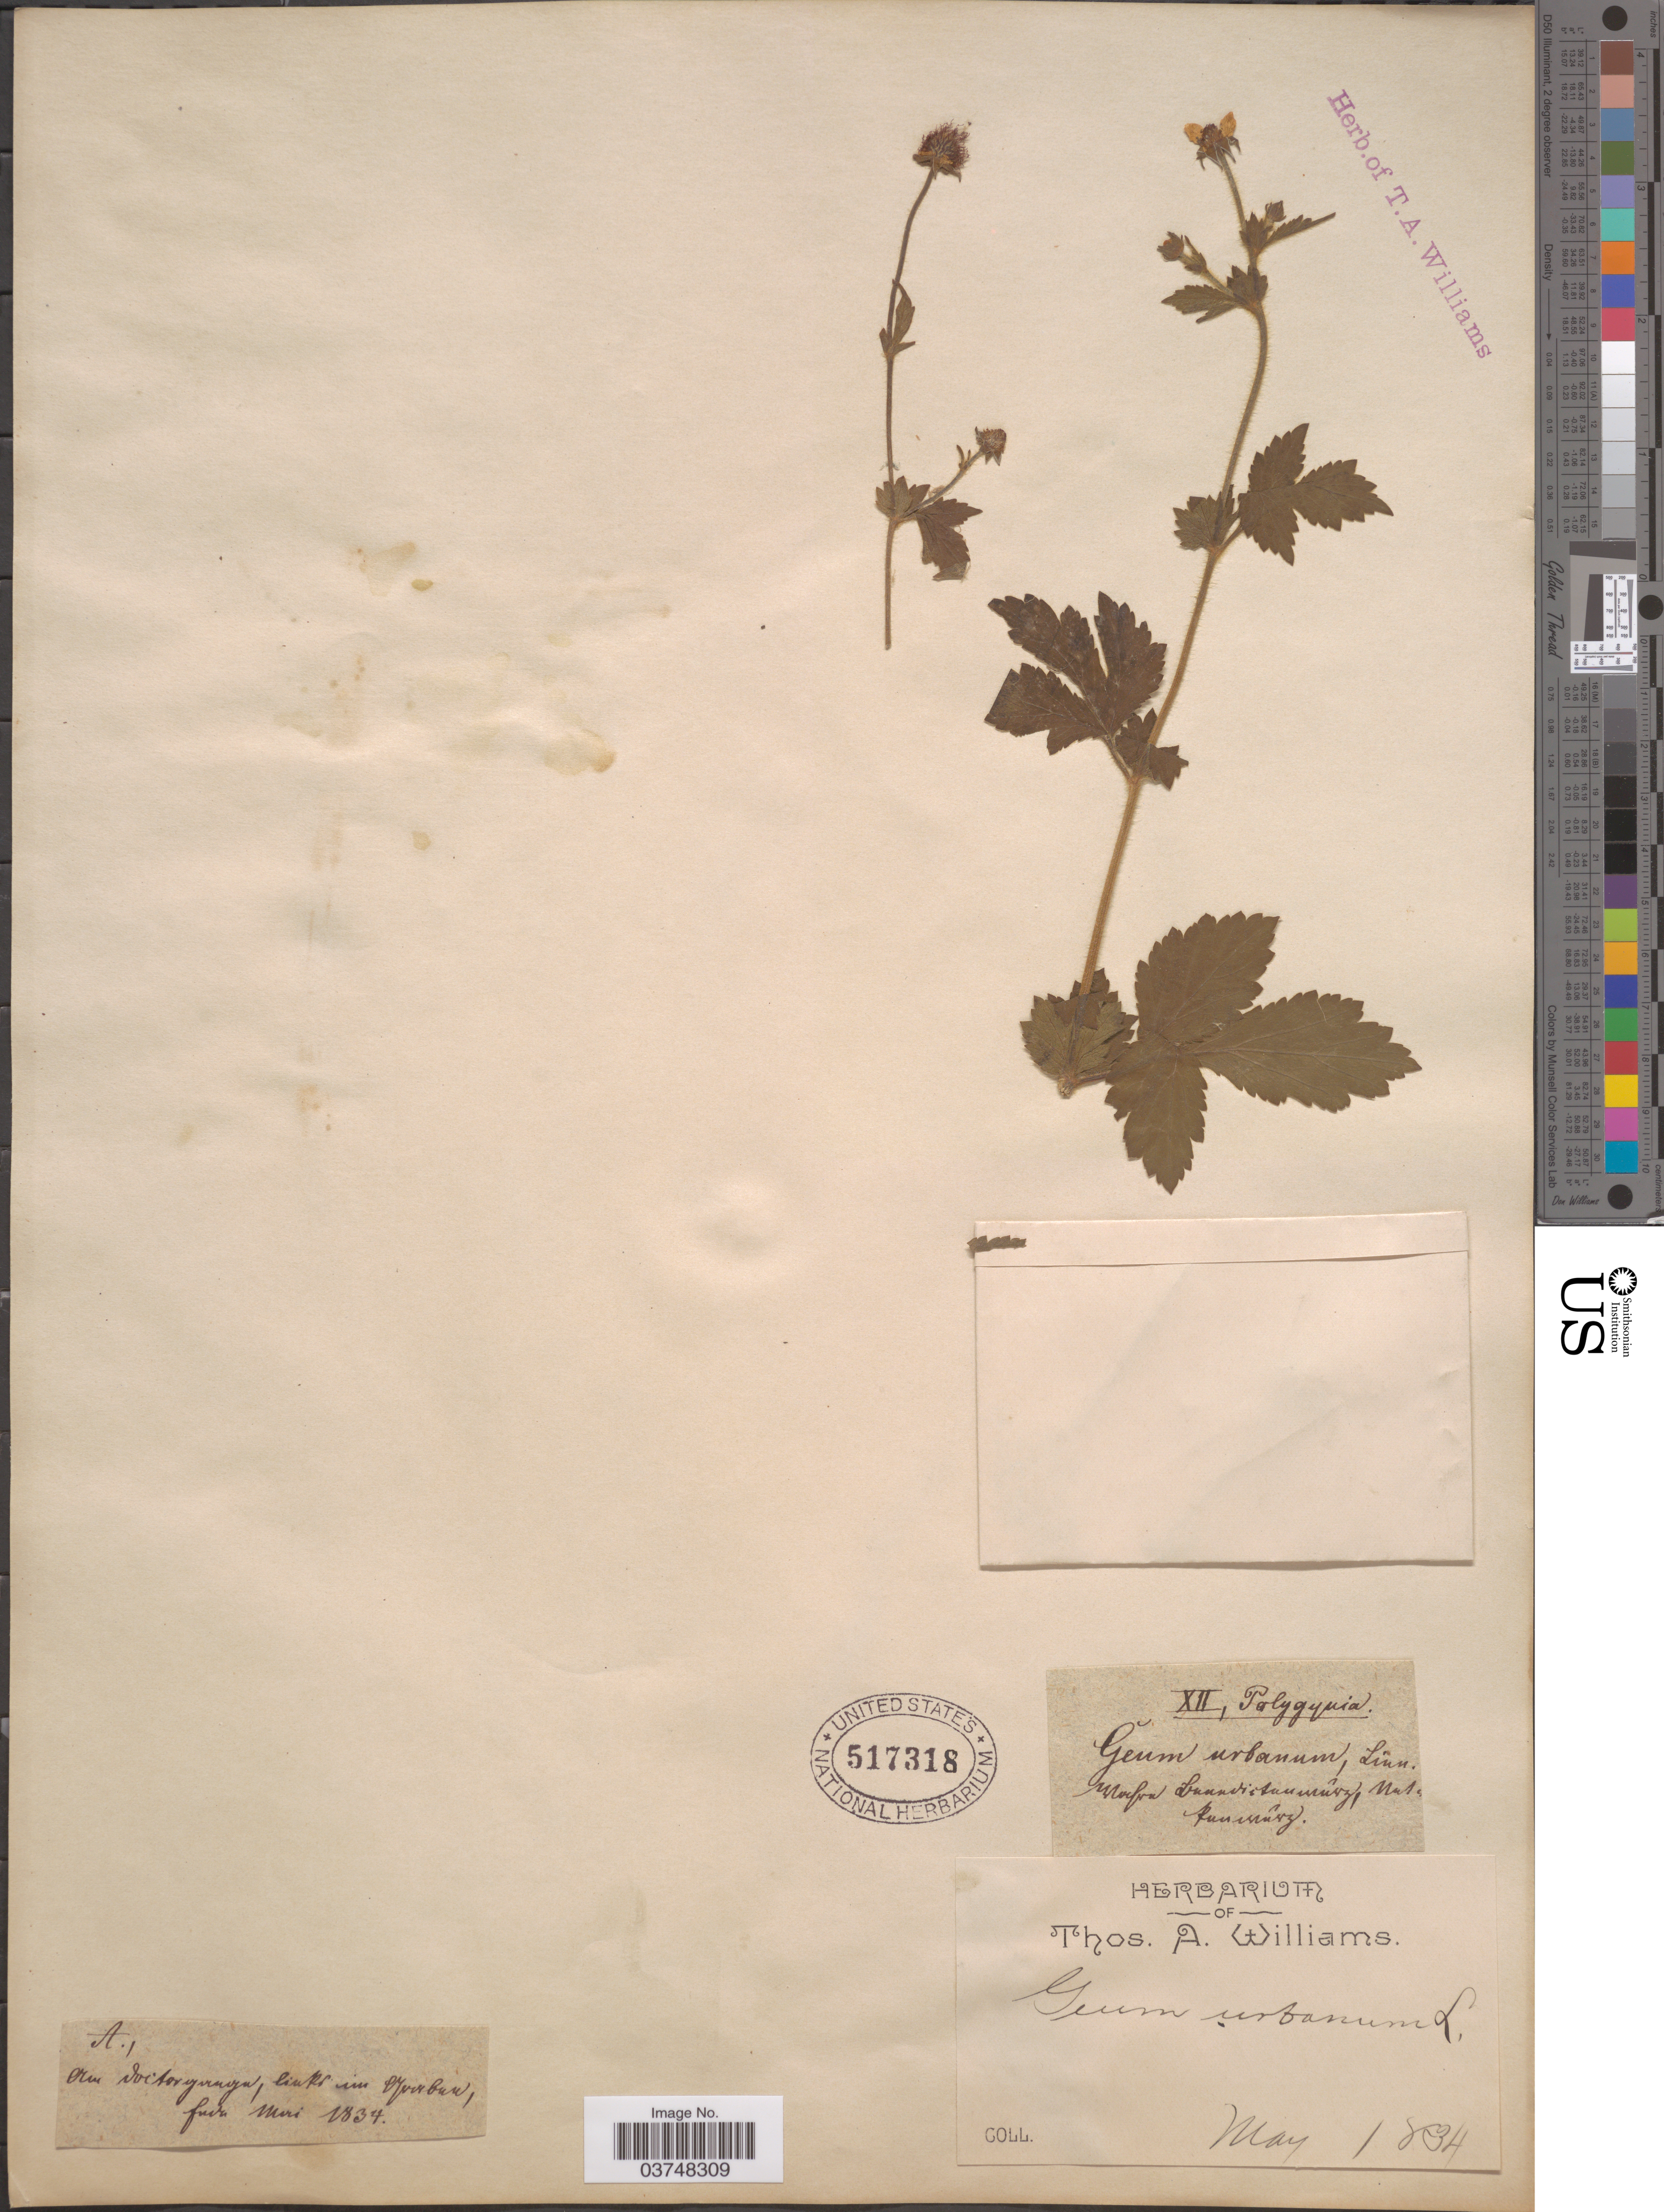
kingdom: Plantae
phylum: Tracheophyta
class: Magnoliopsida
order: Rosales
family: Rosaceae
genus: Geum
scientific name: Geum urbanum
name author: L.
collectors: ex herb. Thos. A. Williams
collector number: A?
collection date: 1834-05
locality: Orm Voctor [illegible text] im Pyrr bor, fuir. [interpreted]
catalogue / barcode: US 517318